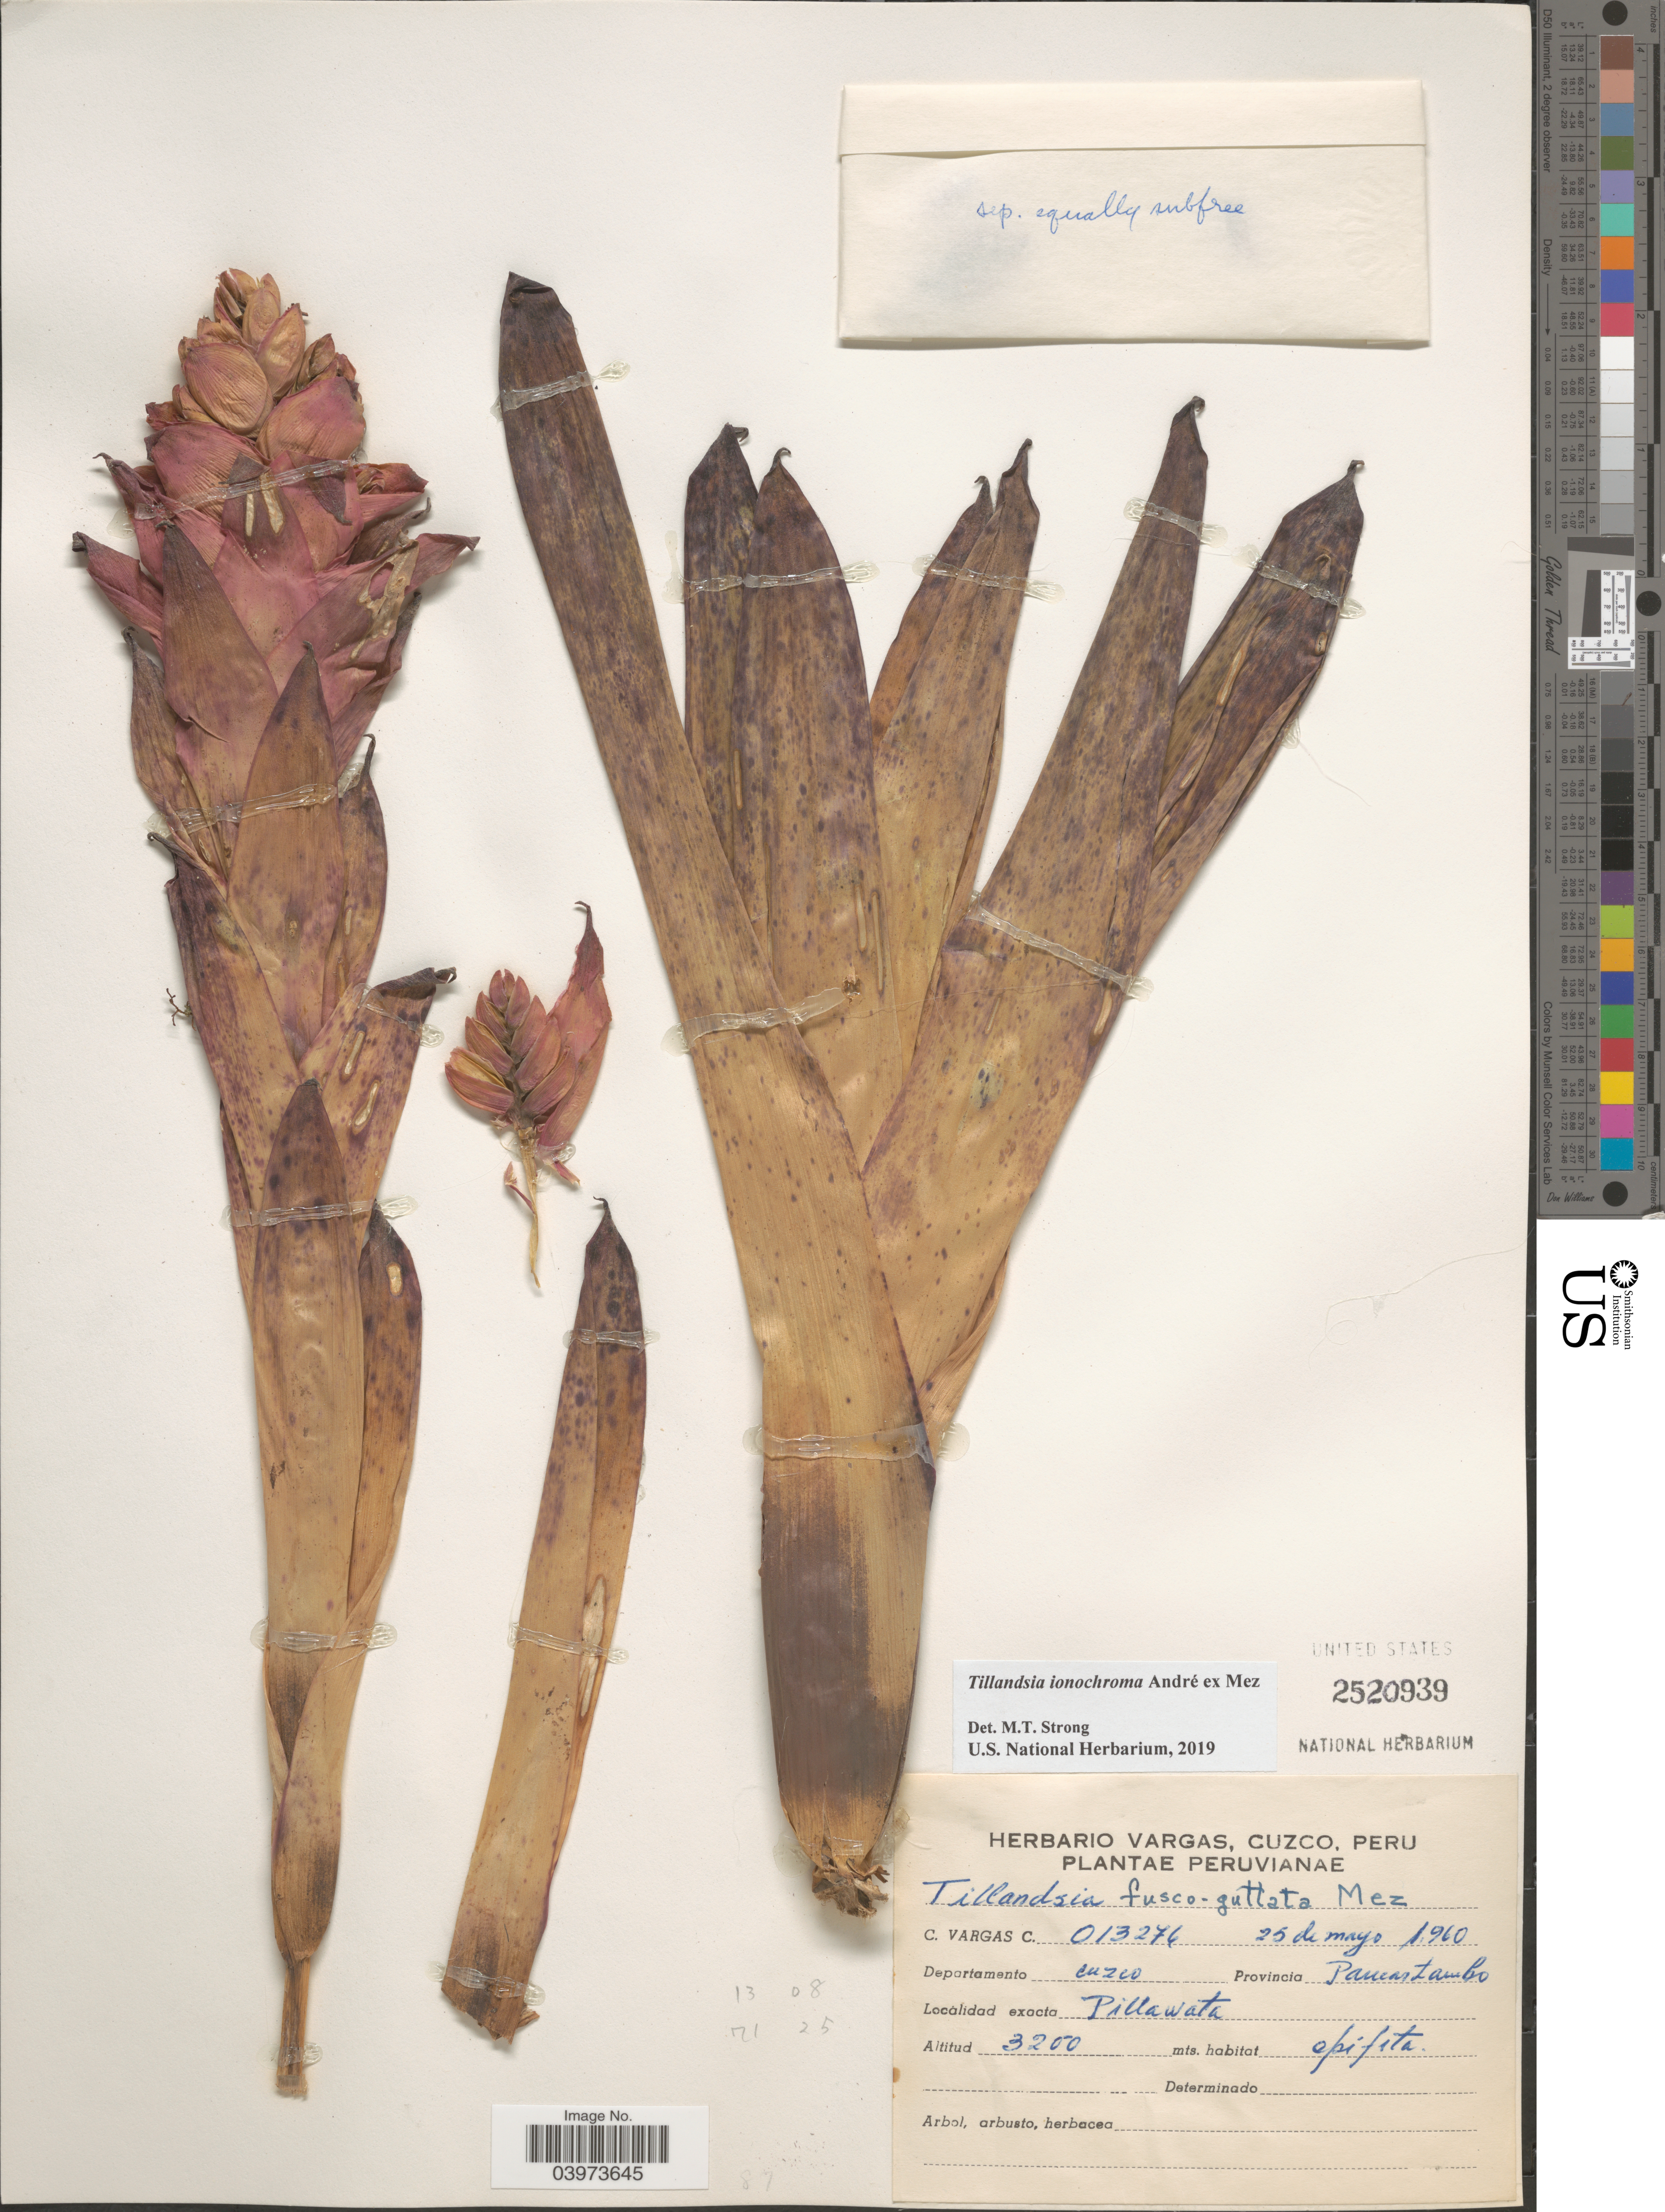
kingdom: Plantae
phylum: Tracheophyta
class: Liliopsida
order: Poales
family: Bromeliaceae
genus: Tillandsia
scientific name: Tillandsia ionochroma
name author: André ex Mez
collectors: C. Vargas Calderón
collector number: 013276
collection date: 1960-05-25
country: Peru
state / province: Cusco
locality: Departamento Cuzco. Provincia Paucartambo. Pillawata.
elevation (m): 3200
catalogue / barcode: US 2520939